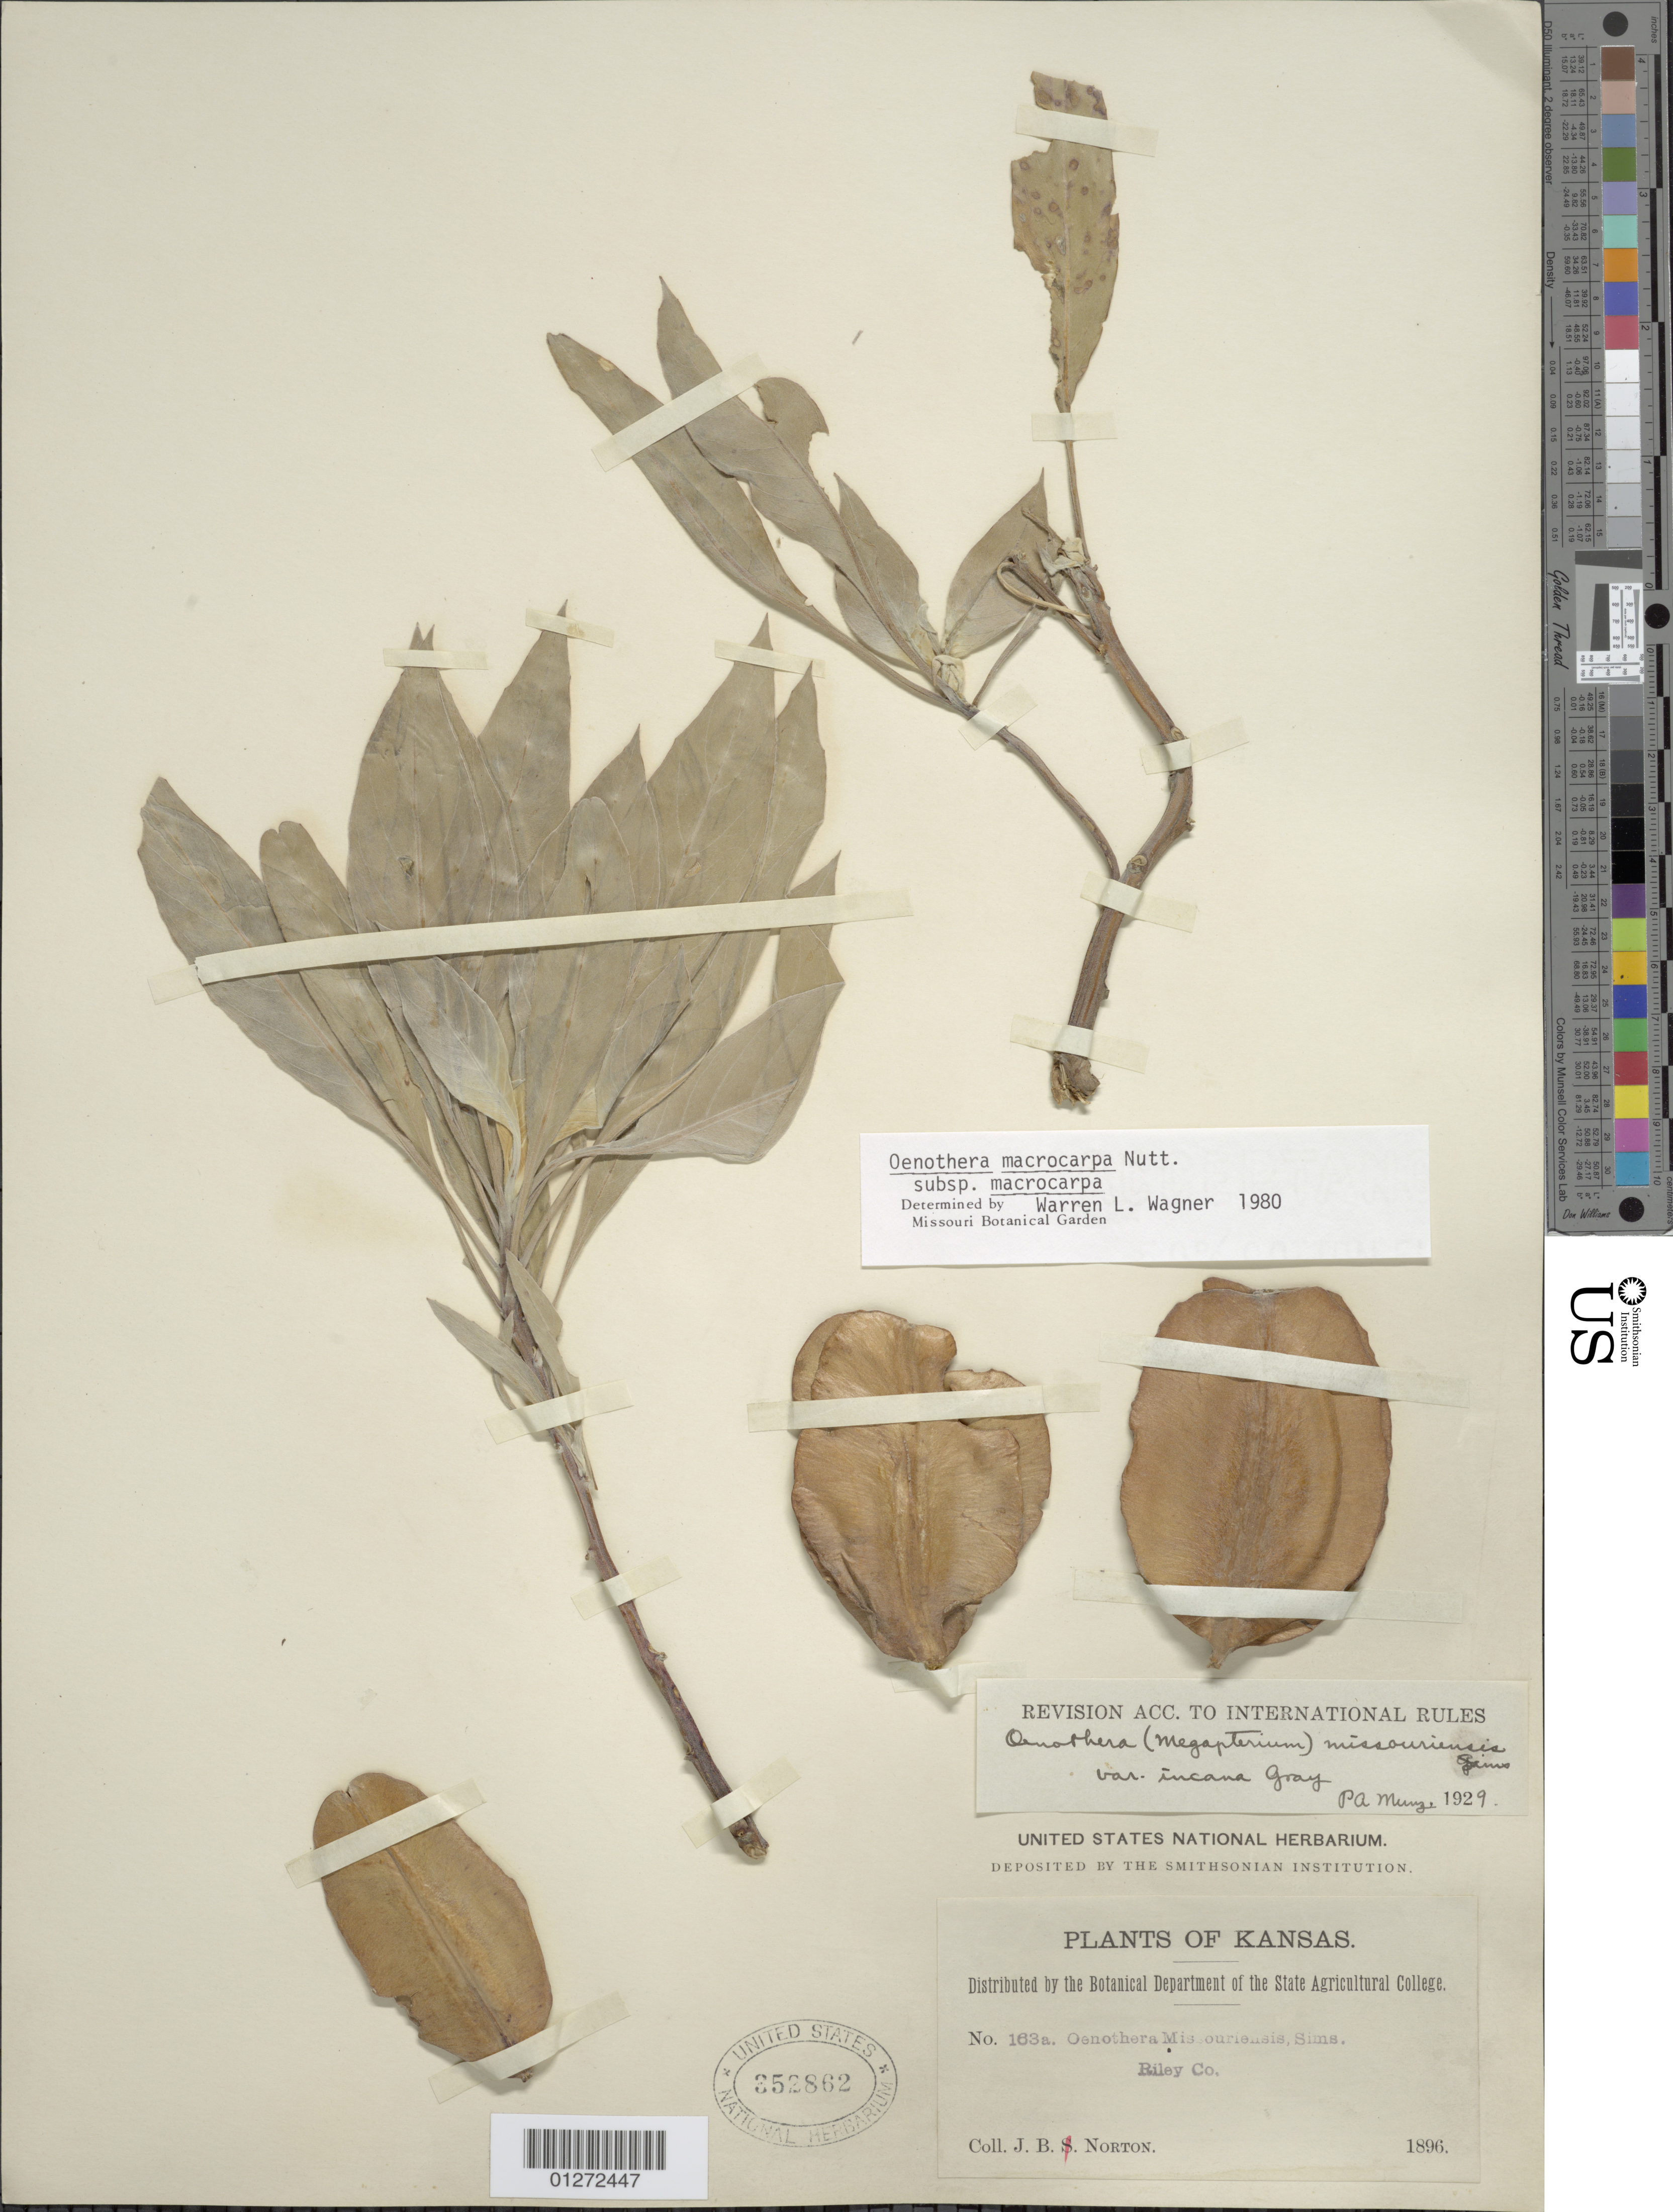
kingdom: Plantae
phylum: Tracheophyta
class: Magnoliopsida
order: Myrtales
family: Onagraceae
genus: Oenothera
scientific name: Oenothera macrocarpa subsp. macrocarpa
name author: Nutt.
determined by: Wagner, W. L., (BOT), Smithsonian Institution - National Museum of Natural History (UNITED STATES)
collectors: J. B. Norton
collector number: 163a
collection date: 1896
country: United States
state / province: Kansas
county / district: Riley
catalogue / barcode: US 352862